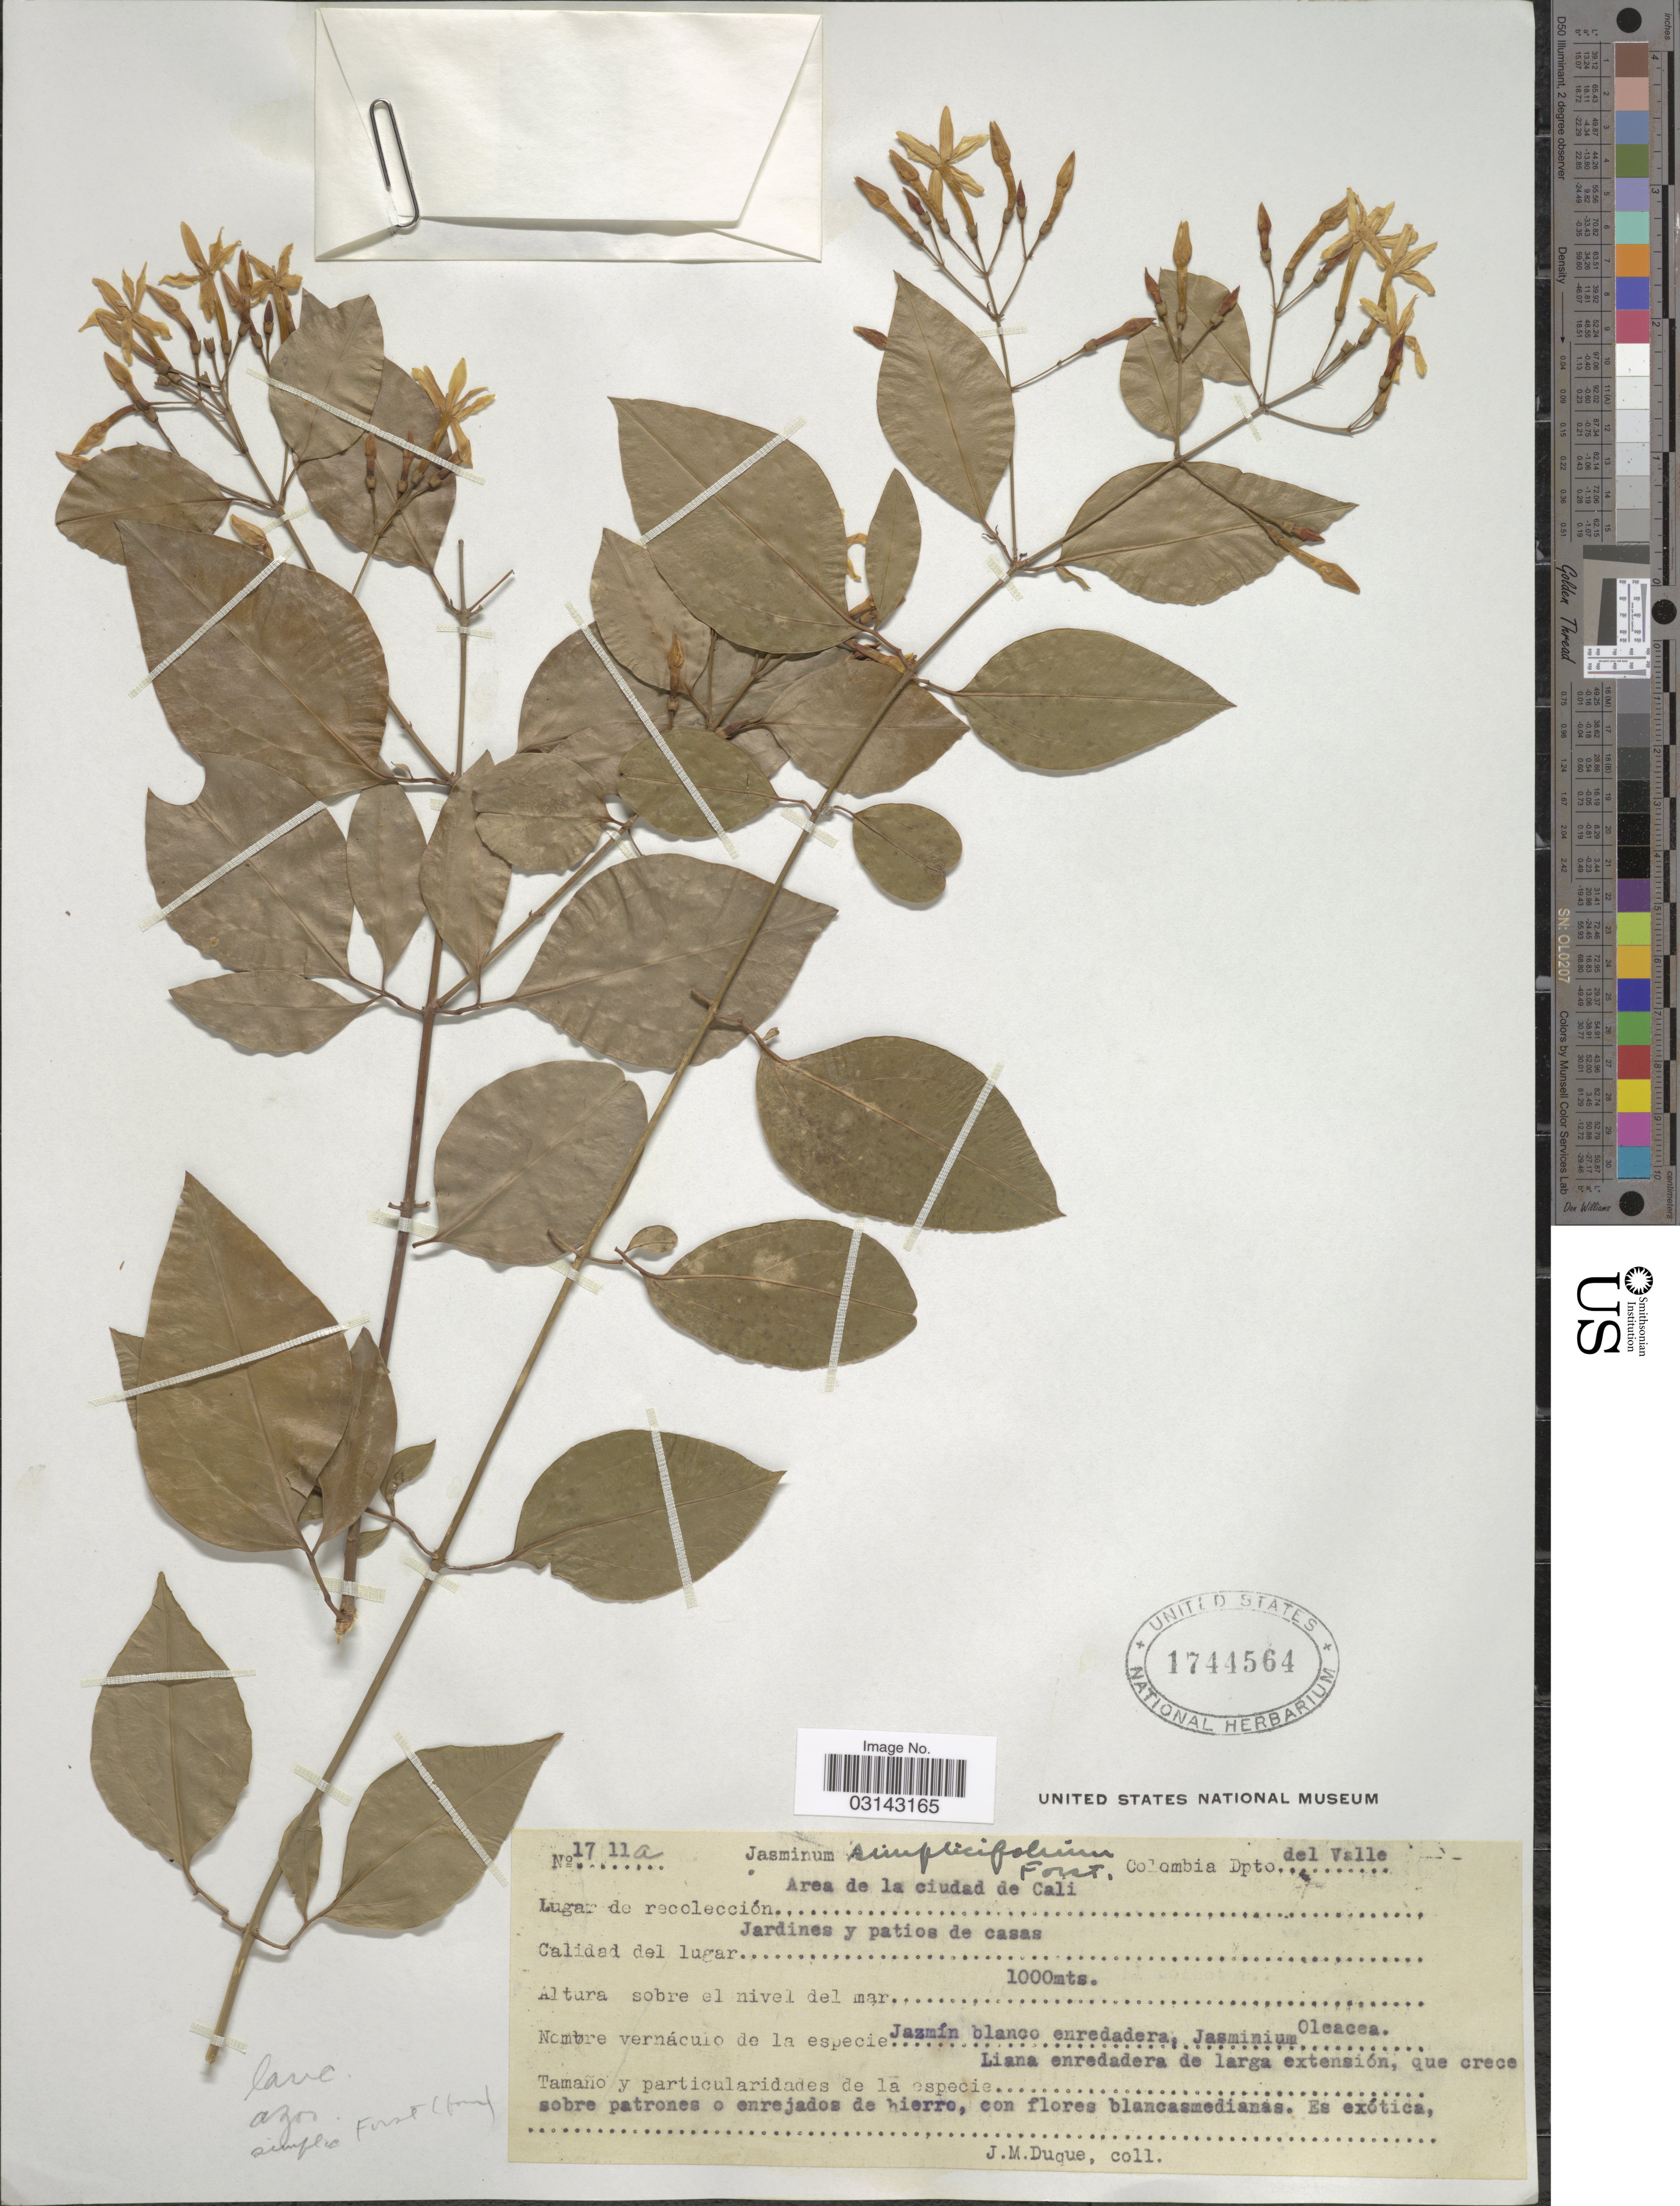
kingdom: Plantae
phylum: Tracheophyta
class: Magnoliopsida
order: Lamiales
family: Oleaceae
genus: Jasminum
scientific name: Jasminum simplicifolium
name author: G. Forst.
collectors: J. Duque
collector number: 1711a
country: Colombia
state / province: Valle del Cauca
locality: Dpto. del Valle. Area de la ciudad de Cali. Jardines y patios de casas.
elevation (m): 1000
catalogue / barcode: US 1744564